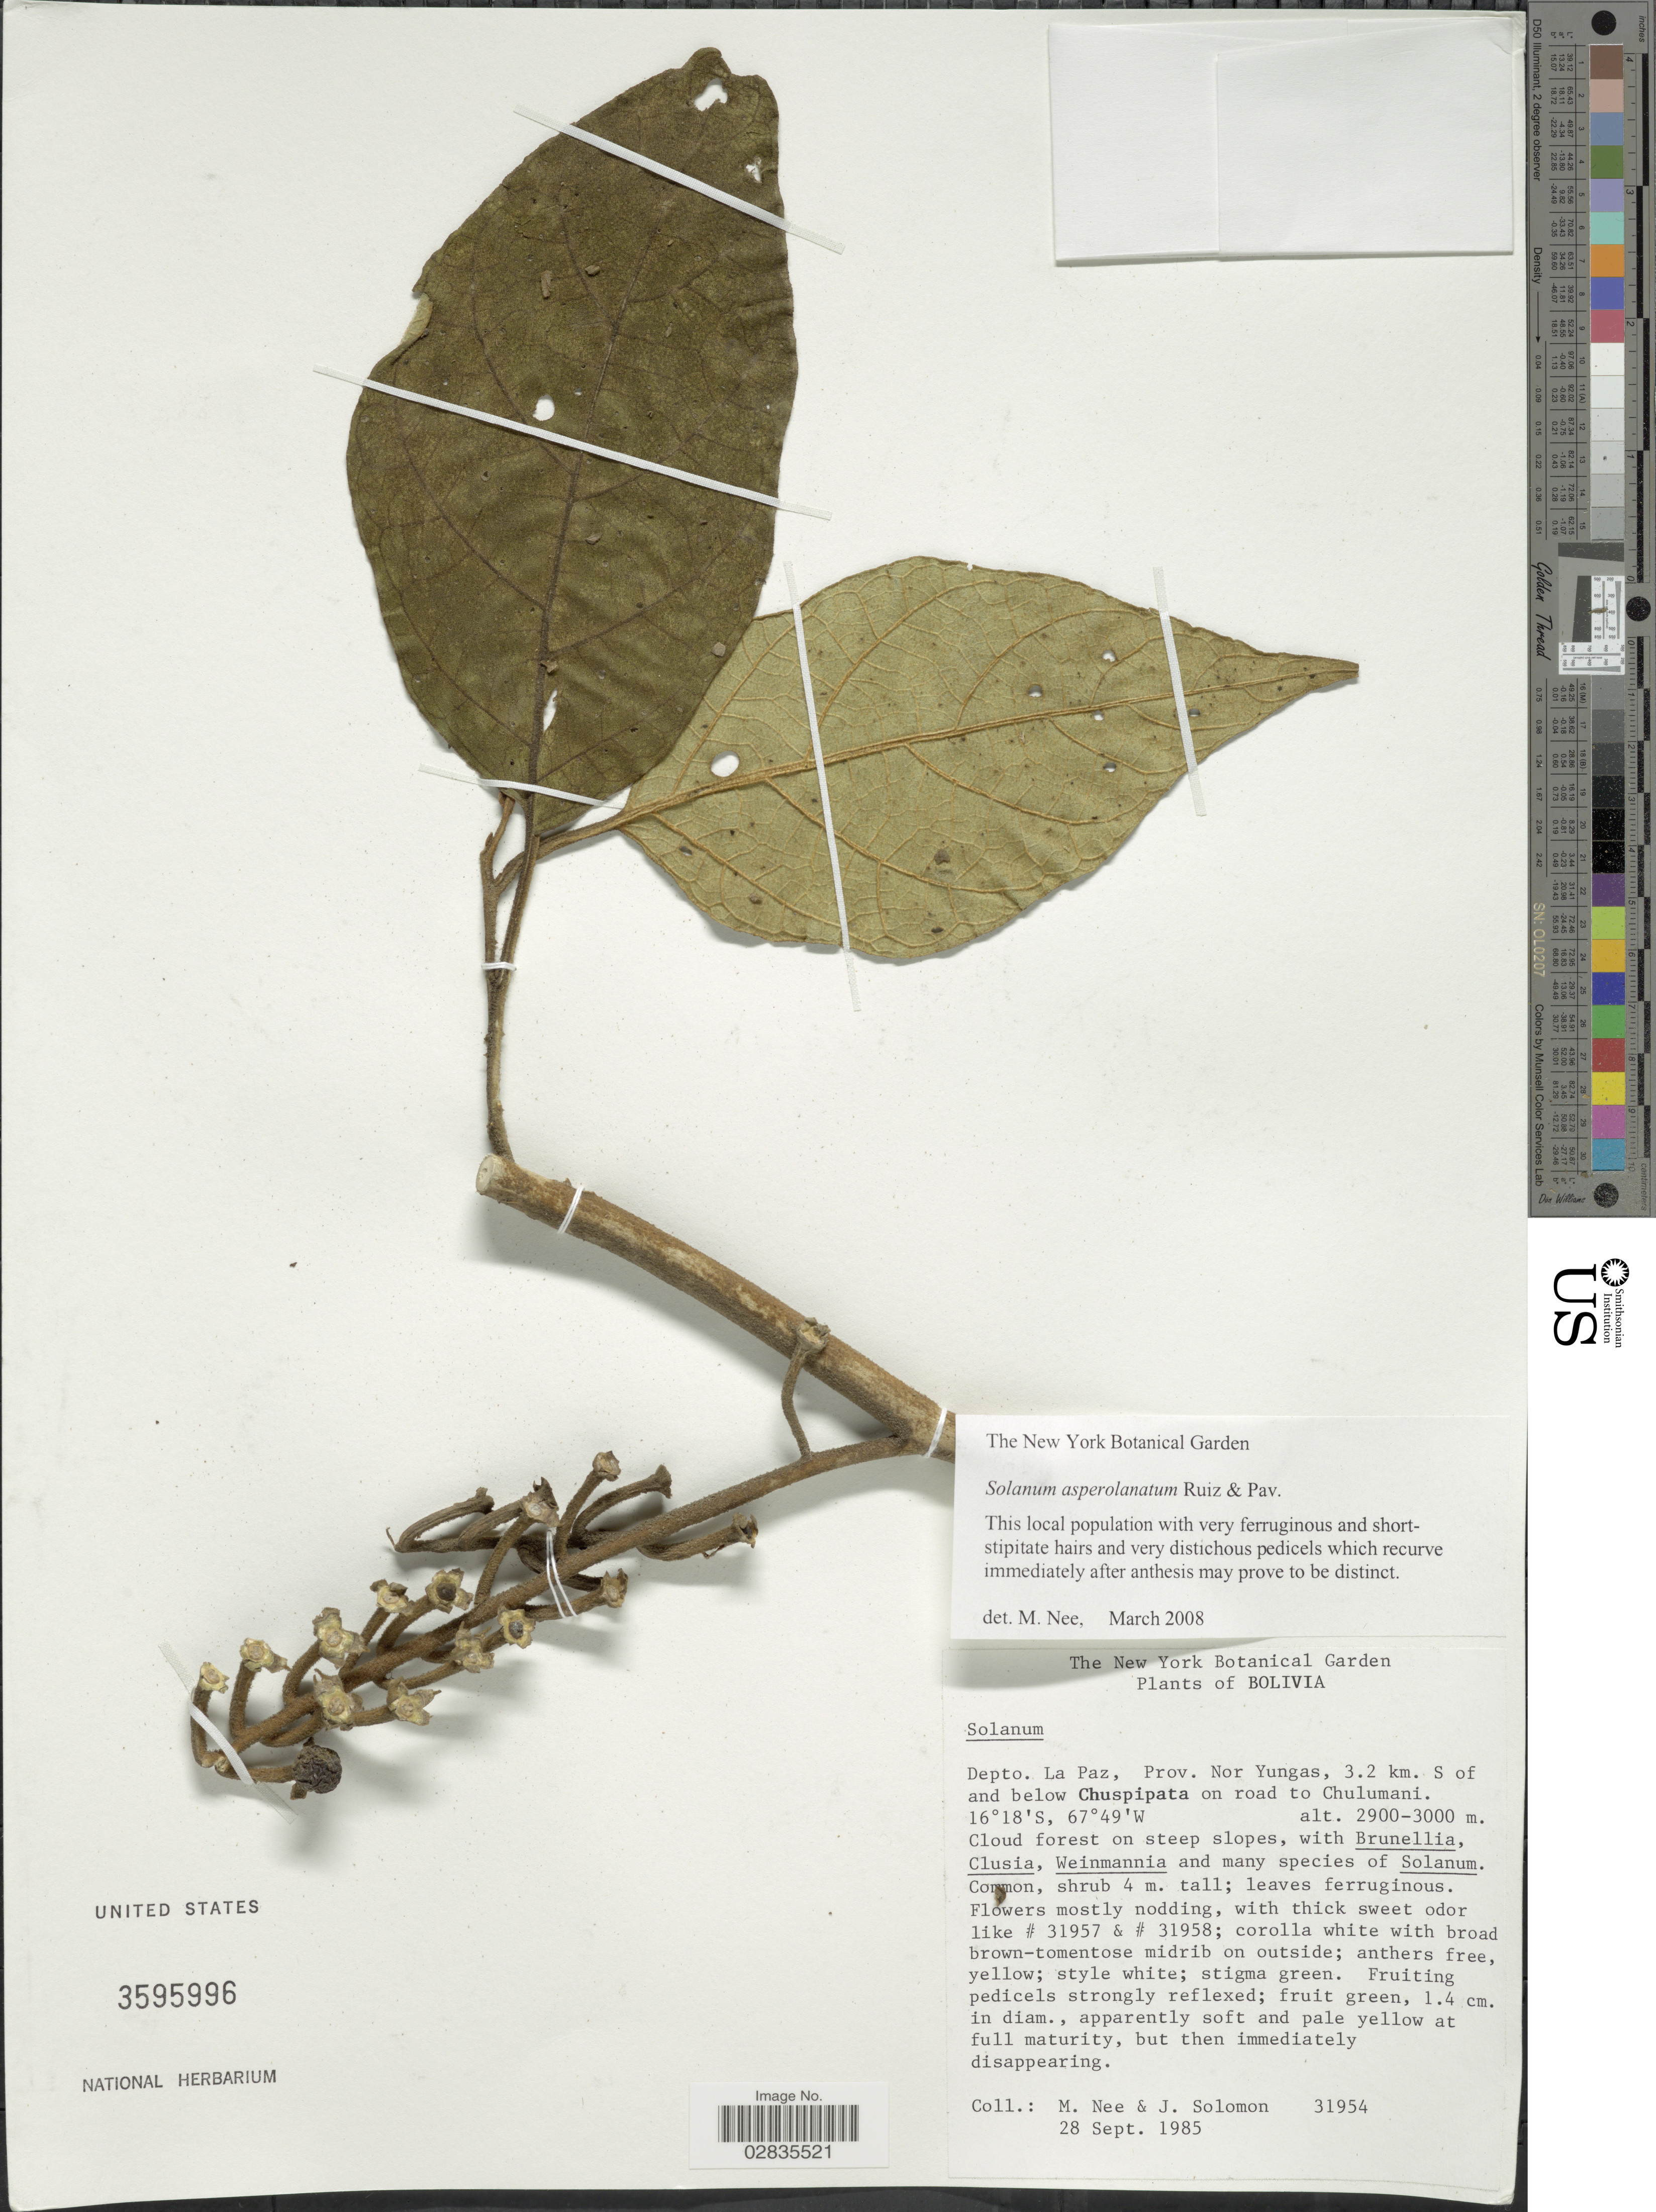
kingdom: Plantae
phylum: Tracheophyta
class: Magnoliopsida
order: Solanales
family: Solanaceae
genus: Solanum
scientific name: Solanum asperolanatum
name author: Ruiz & Pav.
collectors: M. Nee & J. Solomon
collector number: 31954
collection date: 1985-09-28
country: Bolivia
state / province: La Paz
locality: Depto. La Paz, Prov. Nor Yungas, 3.2 km. S of and below Chuspipata on road to Chulumani.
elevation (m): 2900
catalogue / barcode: US 3595996